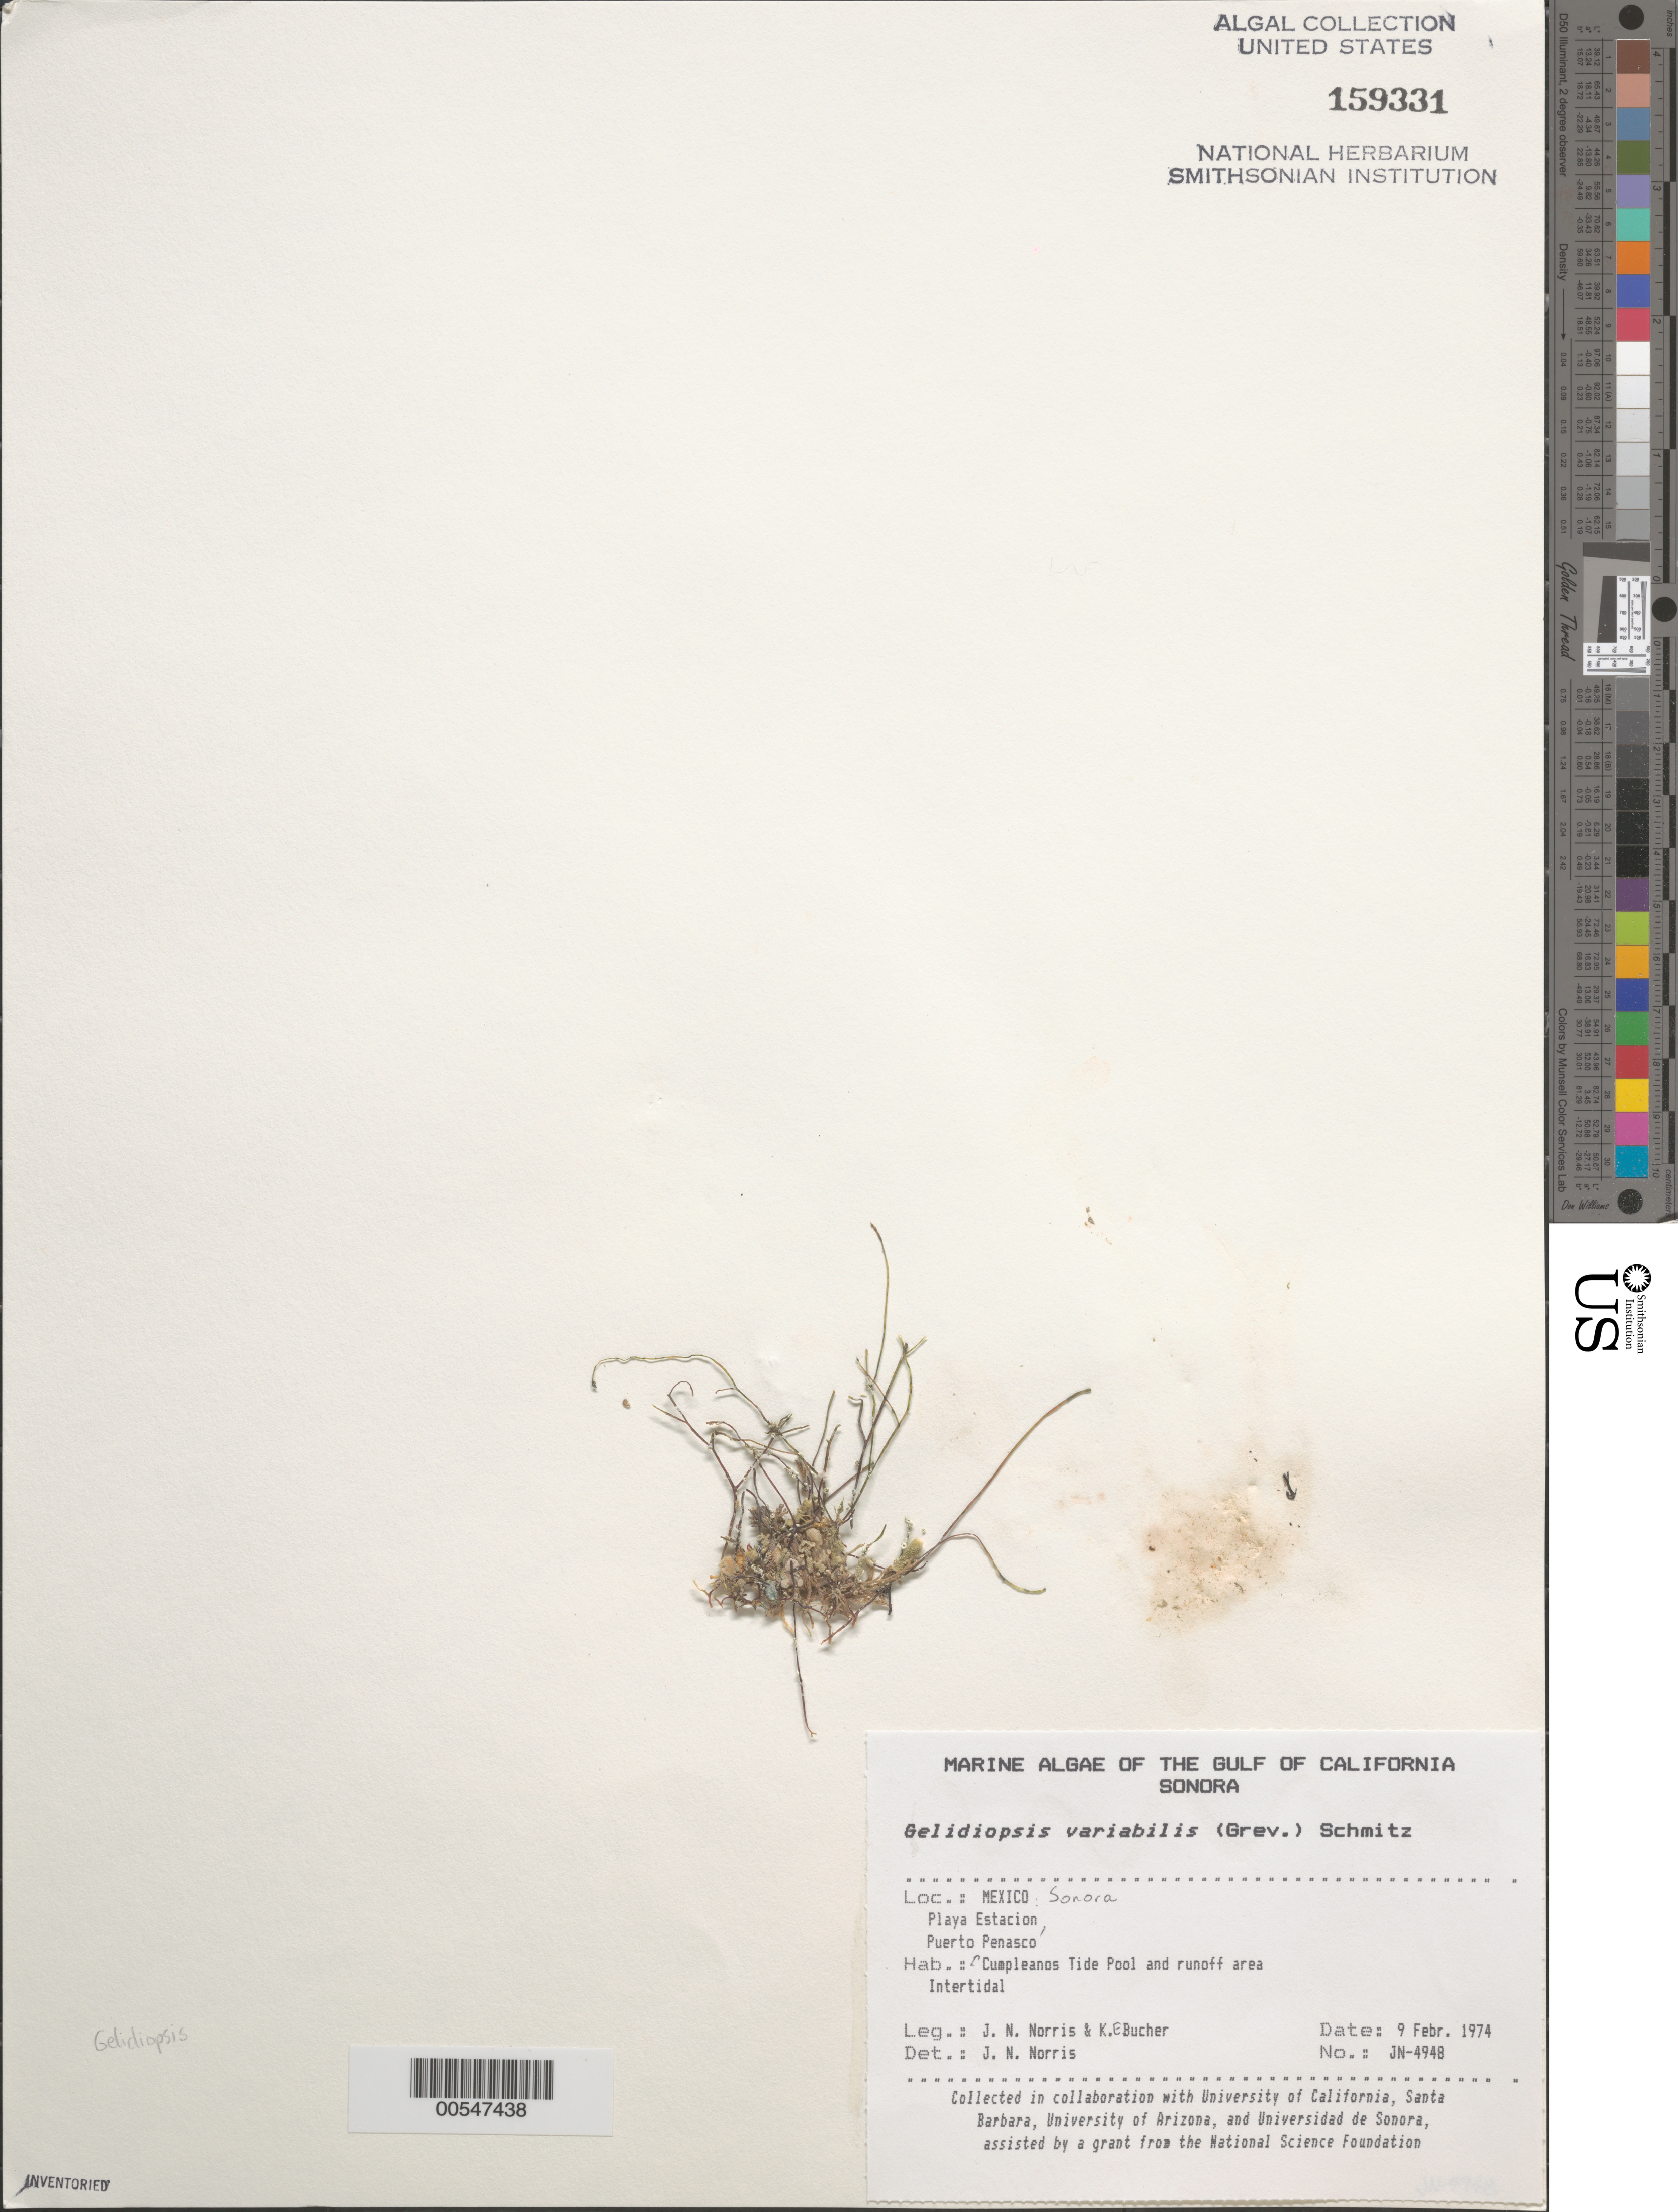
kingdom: Plantae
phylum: Rhodophyta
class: Florideophyceae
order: Rhodymeniales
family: Lomentariaceae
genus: Ceratodictyon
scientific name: Ceratodictyon variabile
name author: (J. Agardh) R.E. Norris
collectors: J. N. Norris & K. E. Bucher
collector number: JN-4948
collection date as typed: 09 Feb 1974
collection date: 1974-02-09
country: Mexico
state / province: Sonora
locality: Playa Estacion, Puerto Penasco, Cumpleanos tide pool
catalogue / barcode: US 159331